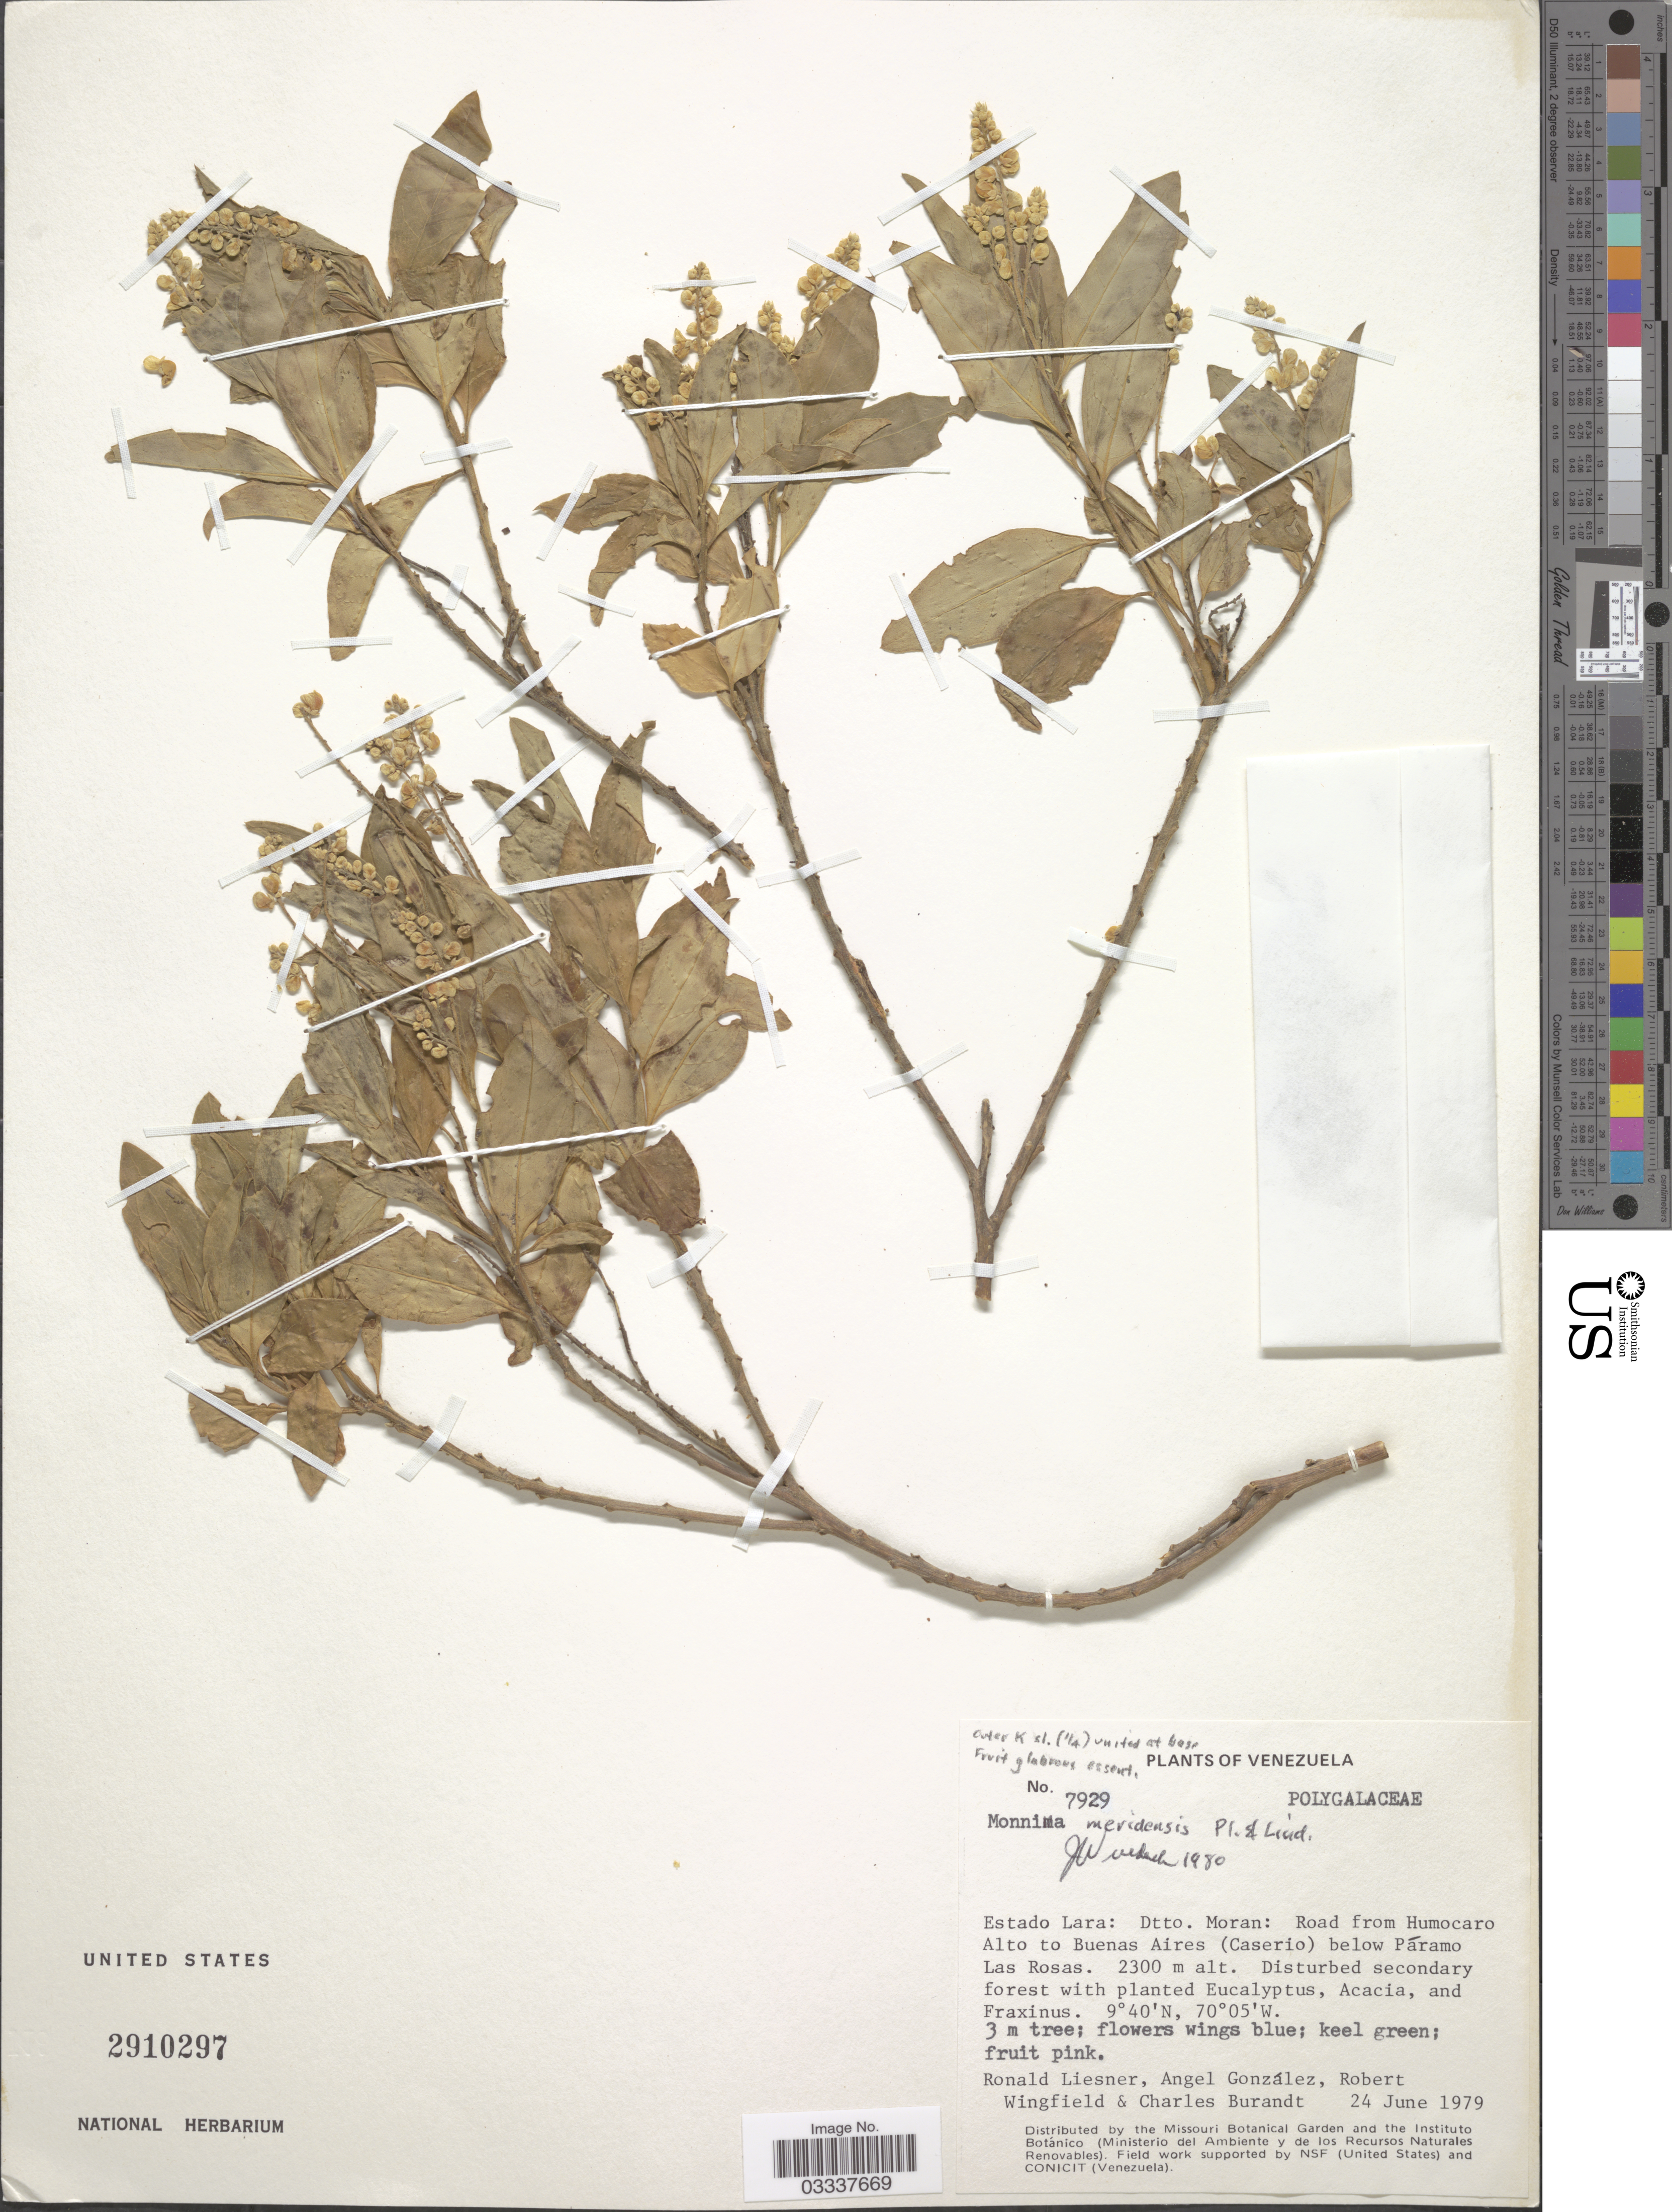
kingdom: Plantae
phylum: Tracheophyta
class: Magnoliopsida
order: Fabales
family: Polygalaceae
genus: Monnina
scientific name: Monnina meridensis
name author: Planch. & B.L. Linden ex Wedd.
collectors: R. L. Liesner, A. C. González, R. C. Wingfield & C. Brandt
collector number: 7929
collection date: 1979-06-24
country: Venezuela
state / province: Lara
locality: Dtto. Moran: Road from Humocaro Alto to Buenas Aires (Caserio) below Páramo Las Rosas.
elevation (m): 2300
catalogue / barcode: US 2910297